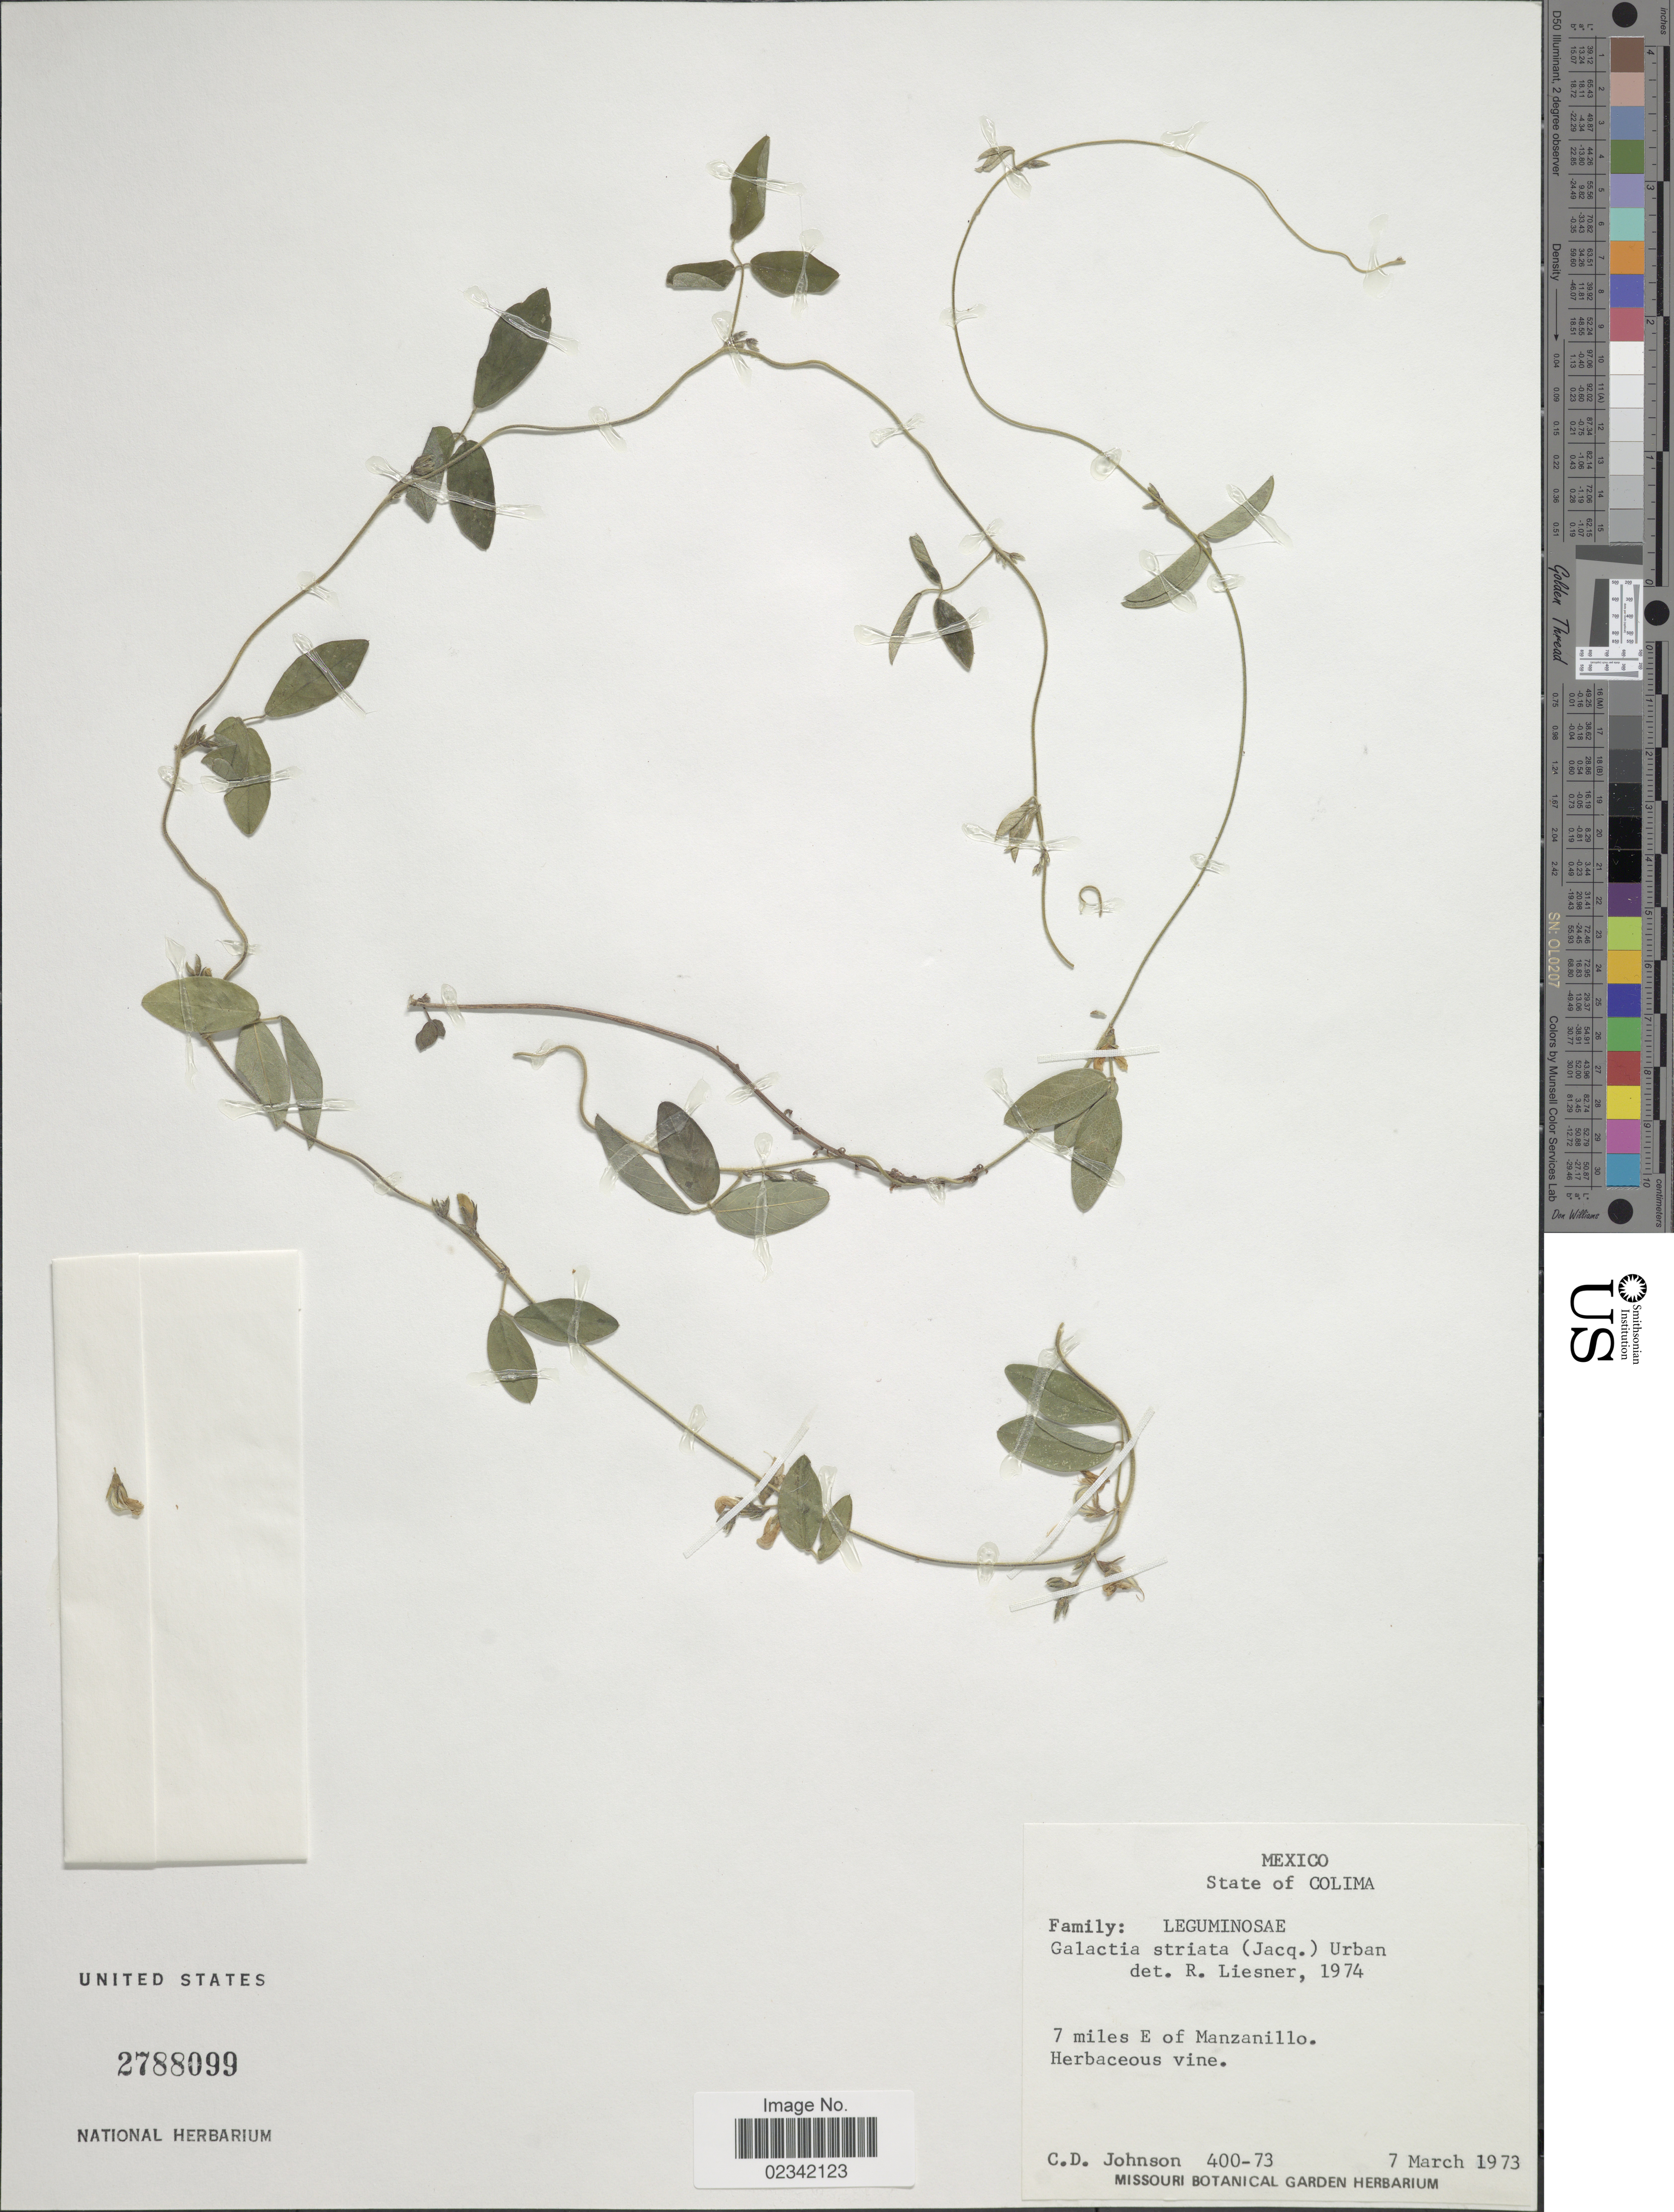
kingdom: Plantae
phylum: Tracheophyta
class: Magnoliopsida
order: Fabales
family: Fabaceae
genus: Galactia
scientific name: Galactia striata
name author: (Jacq.) Urb.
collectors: C. D. Johnson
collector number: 400-73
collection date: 1973-03-07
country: Mexico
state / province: Colima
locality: State of Colima, 7 miles E of Manzanillo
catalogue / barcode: US 2788099